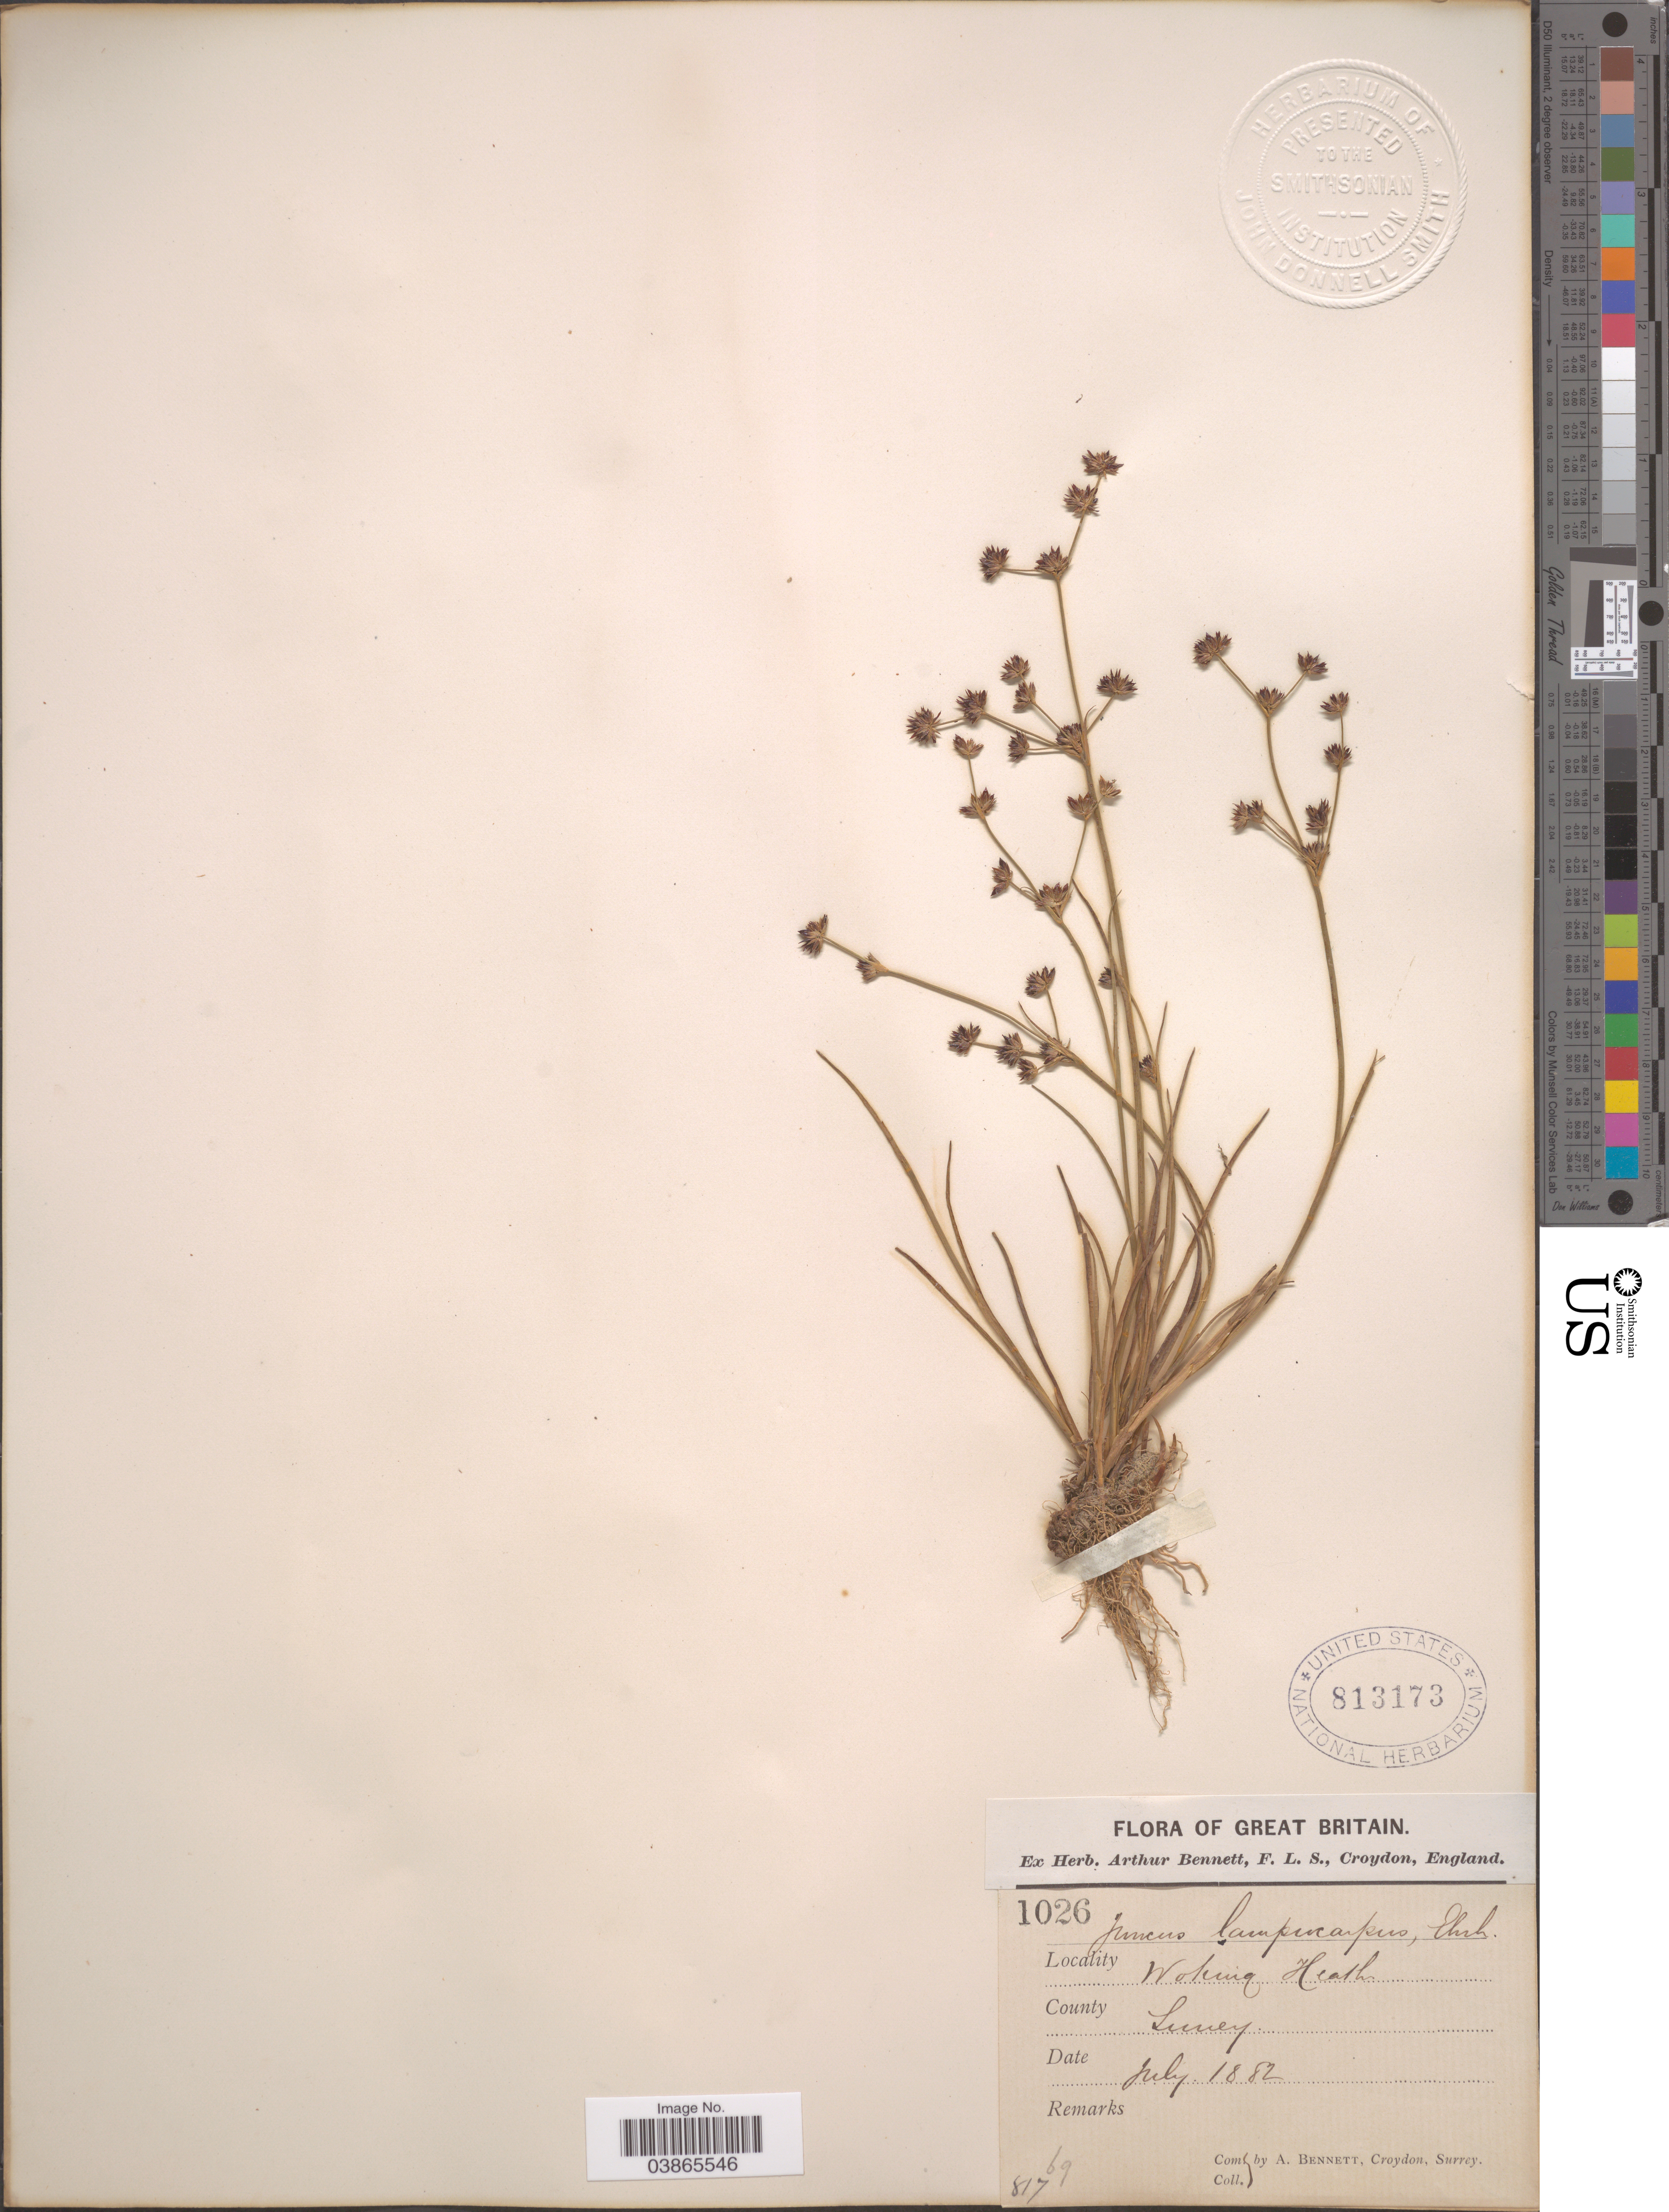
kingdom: Plantae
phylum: Tracheophyta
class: Liliopsida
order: Poales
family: Juncaceae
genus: Juncus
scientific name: Juncus lampocarpus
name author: Ehrh.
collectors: A. Bennett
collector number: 1026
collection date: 1882-07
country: United Kingdom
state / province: England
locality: Great Britain. Woking Heath. County Surrey.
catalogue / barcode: US 813173